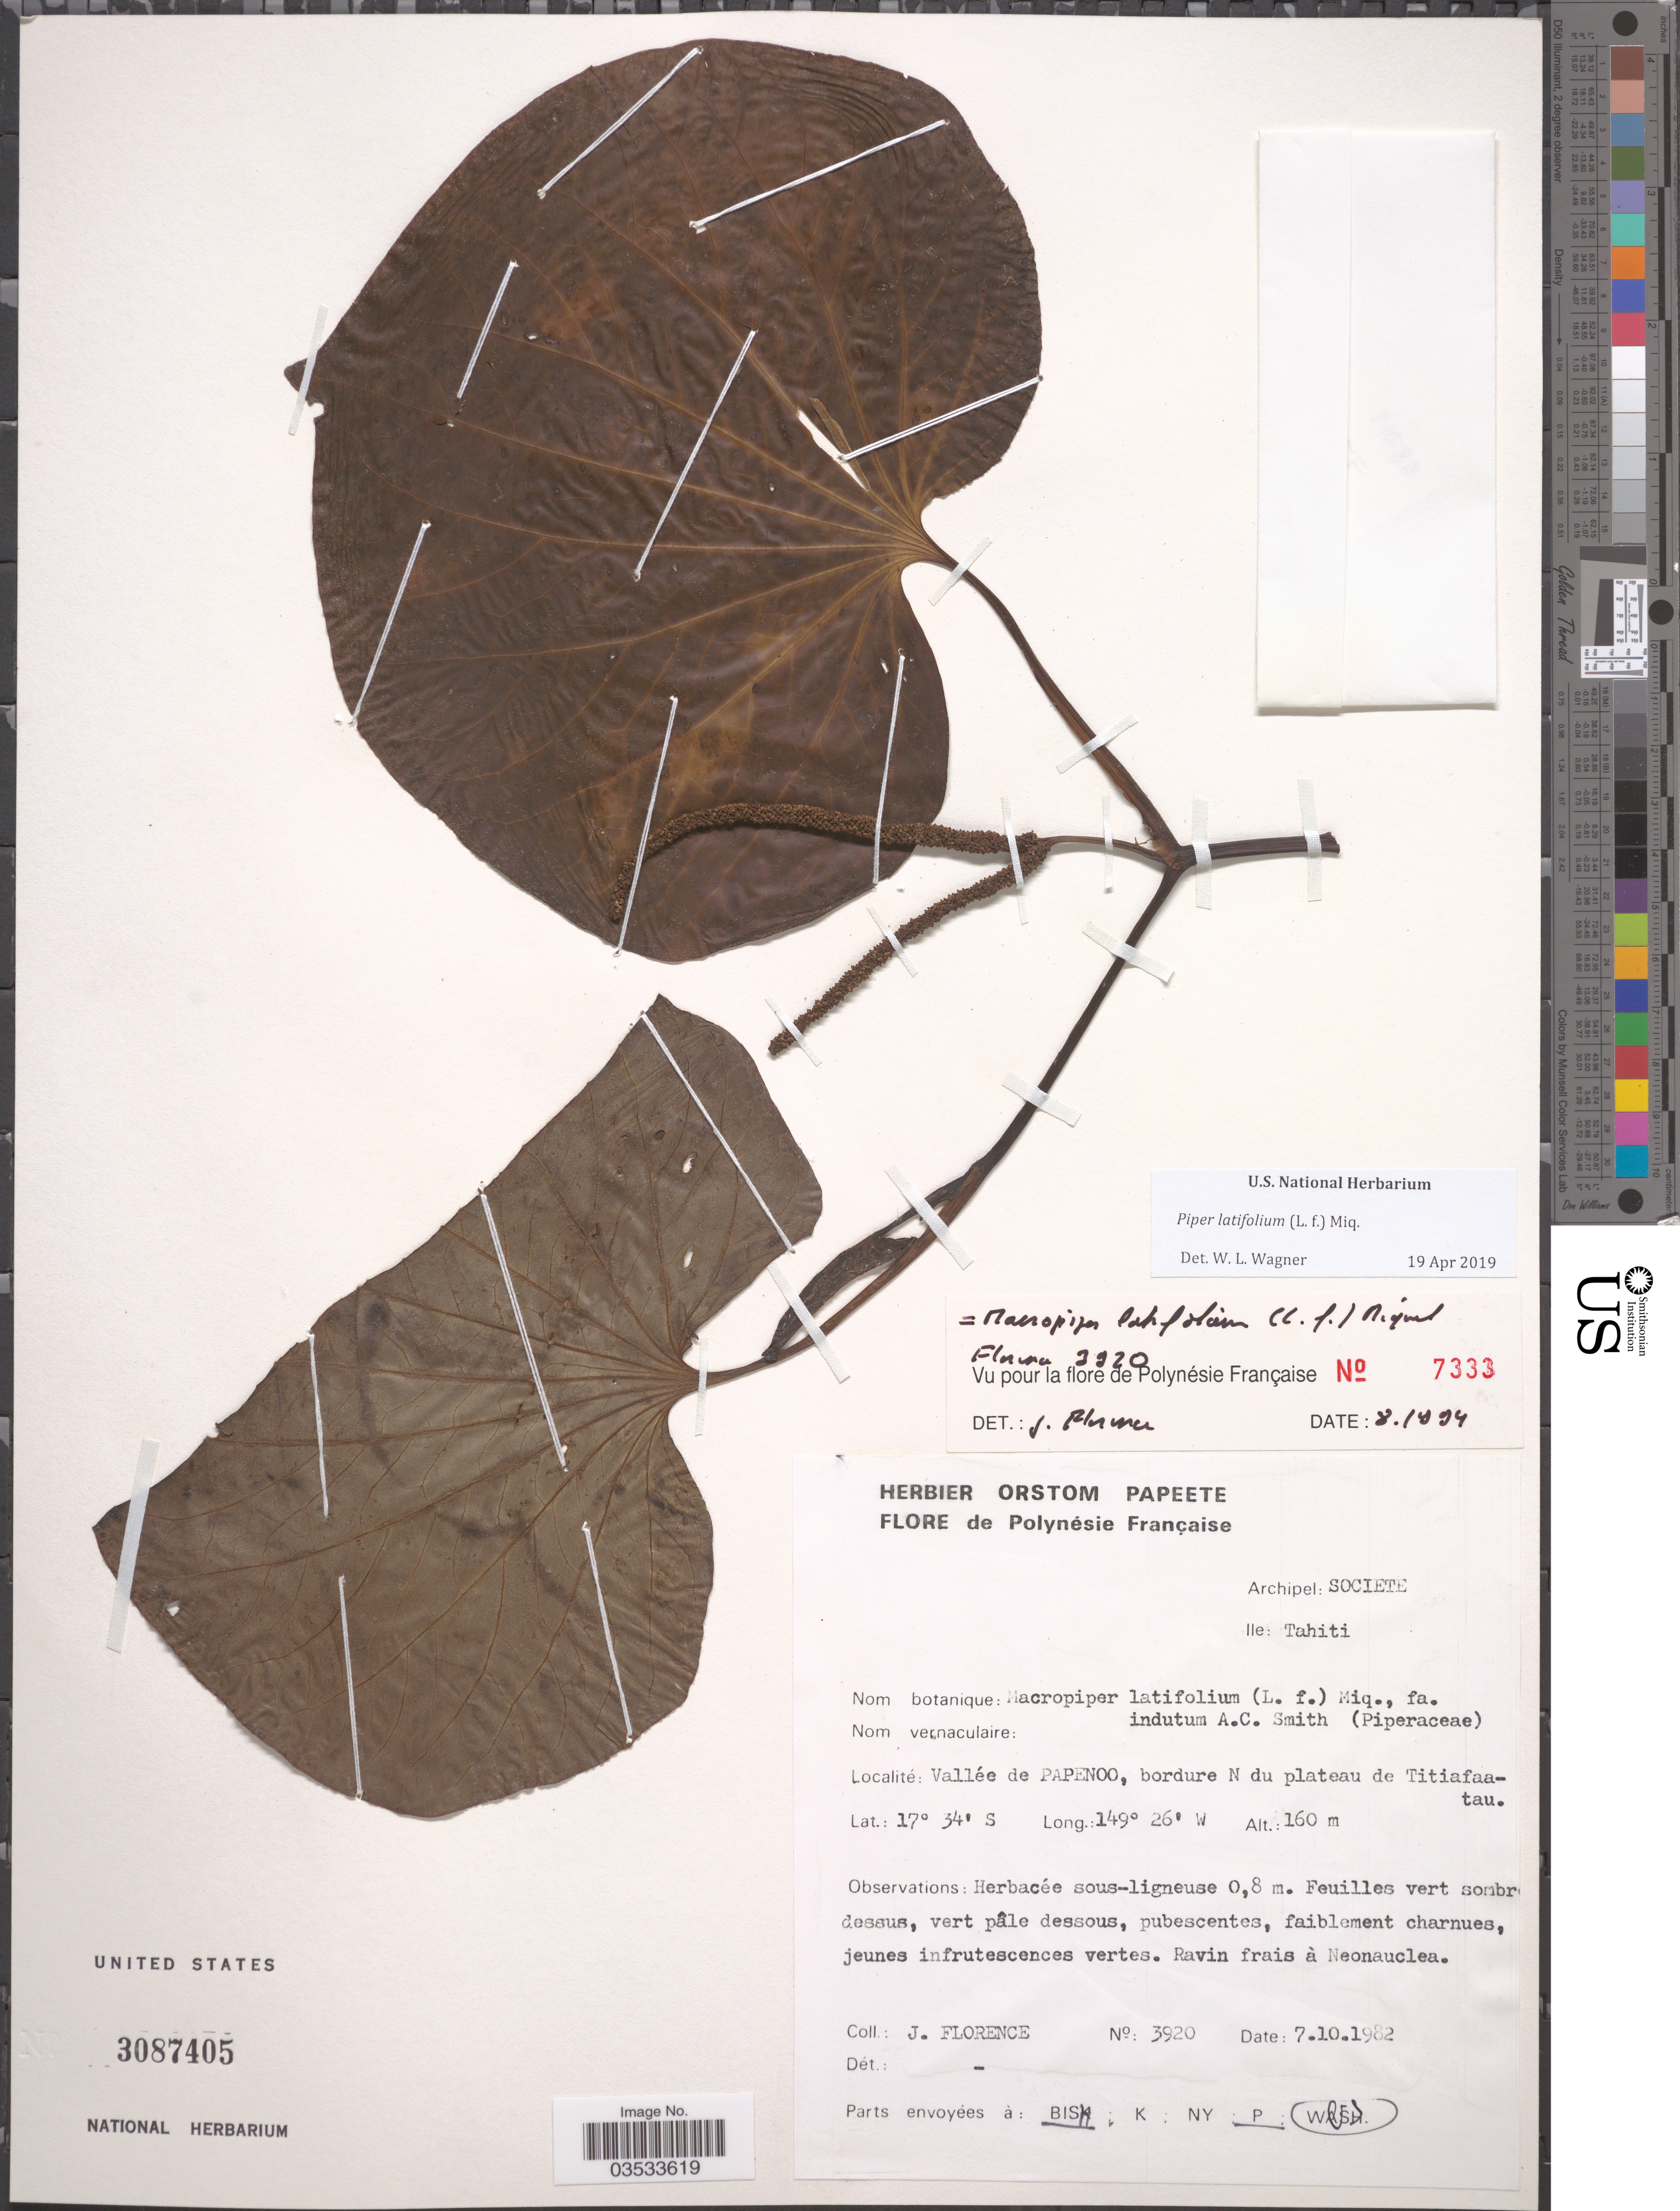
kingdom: Plantae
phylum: Tracheophyta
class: Magnoliopsida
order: Piperales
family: Piperaceae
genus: Piper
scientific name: Piper latifolium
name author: L. f.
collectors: J. Florence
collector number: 3920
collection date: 1982-10-07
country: French Polynesia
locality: Polynésie Française. Archipel: Societe. Ile: Tahiti. Vallée de Papenoo, bordure N du plateau de Titiafaatau.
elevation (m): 160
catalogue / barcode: US 3087405